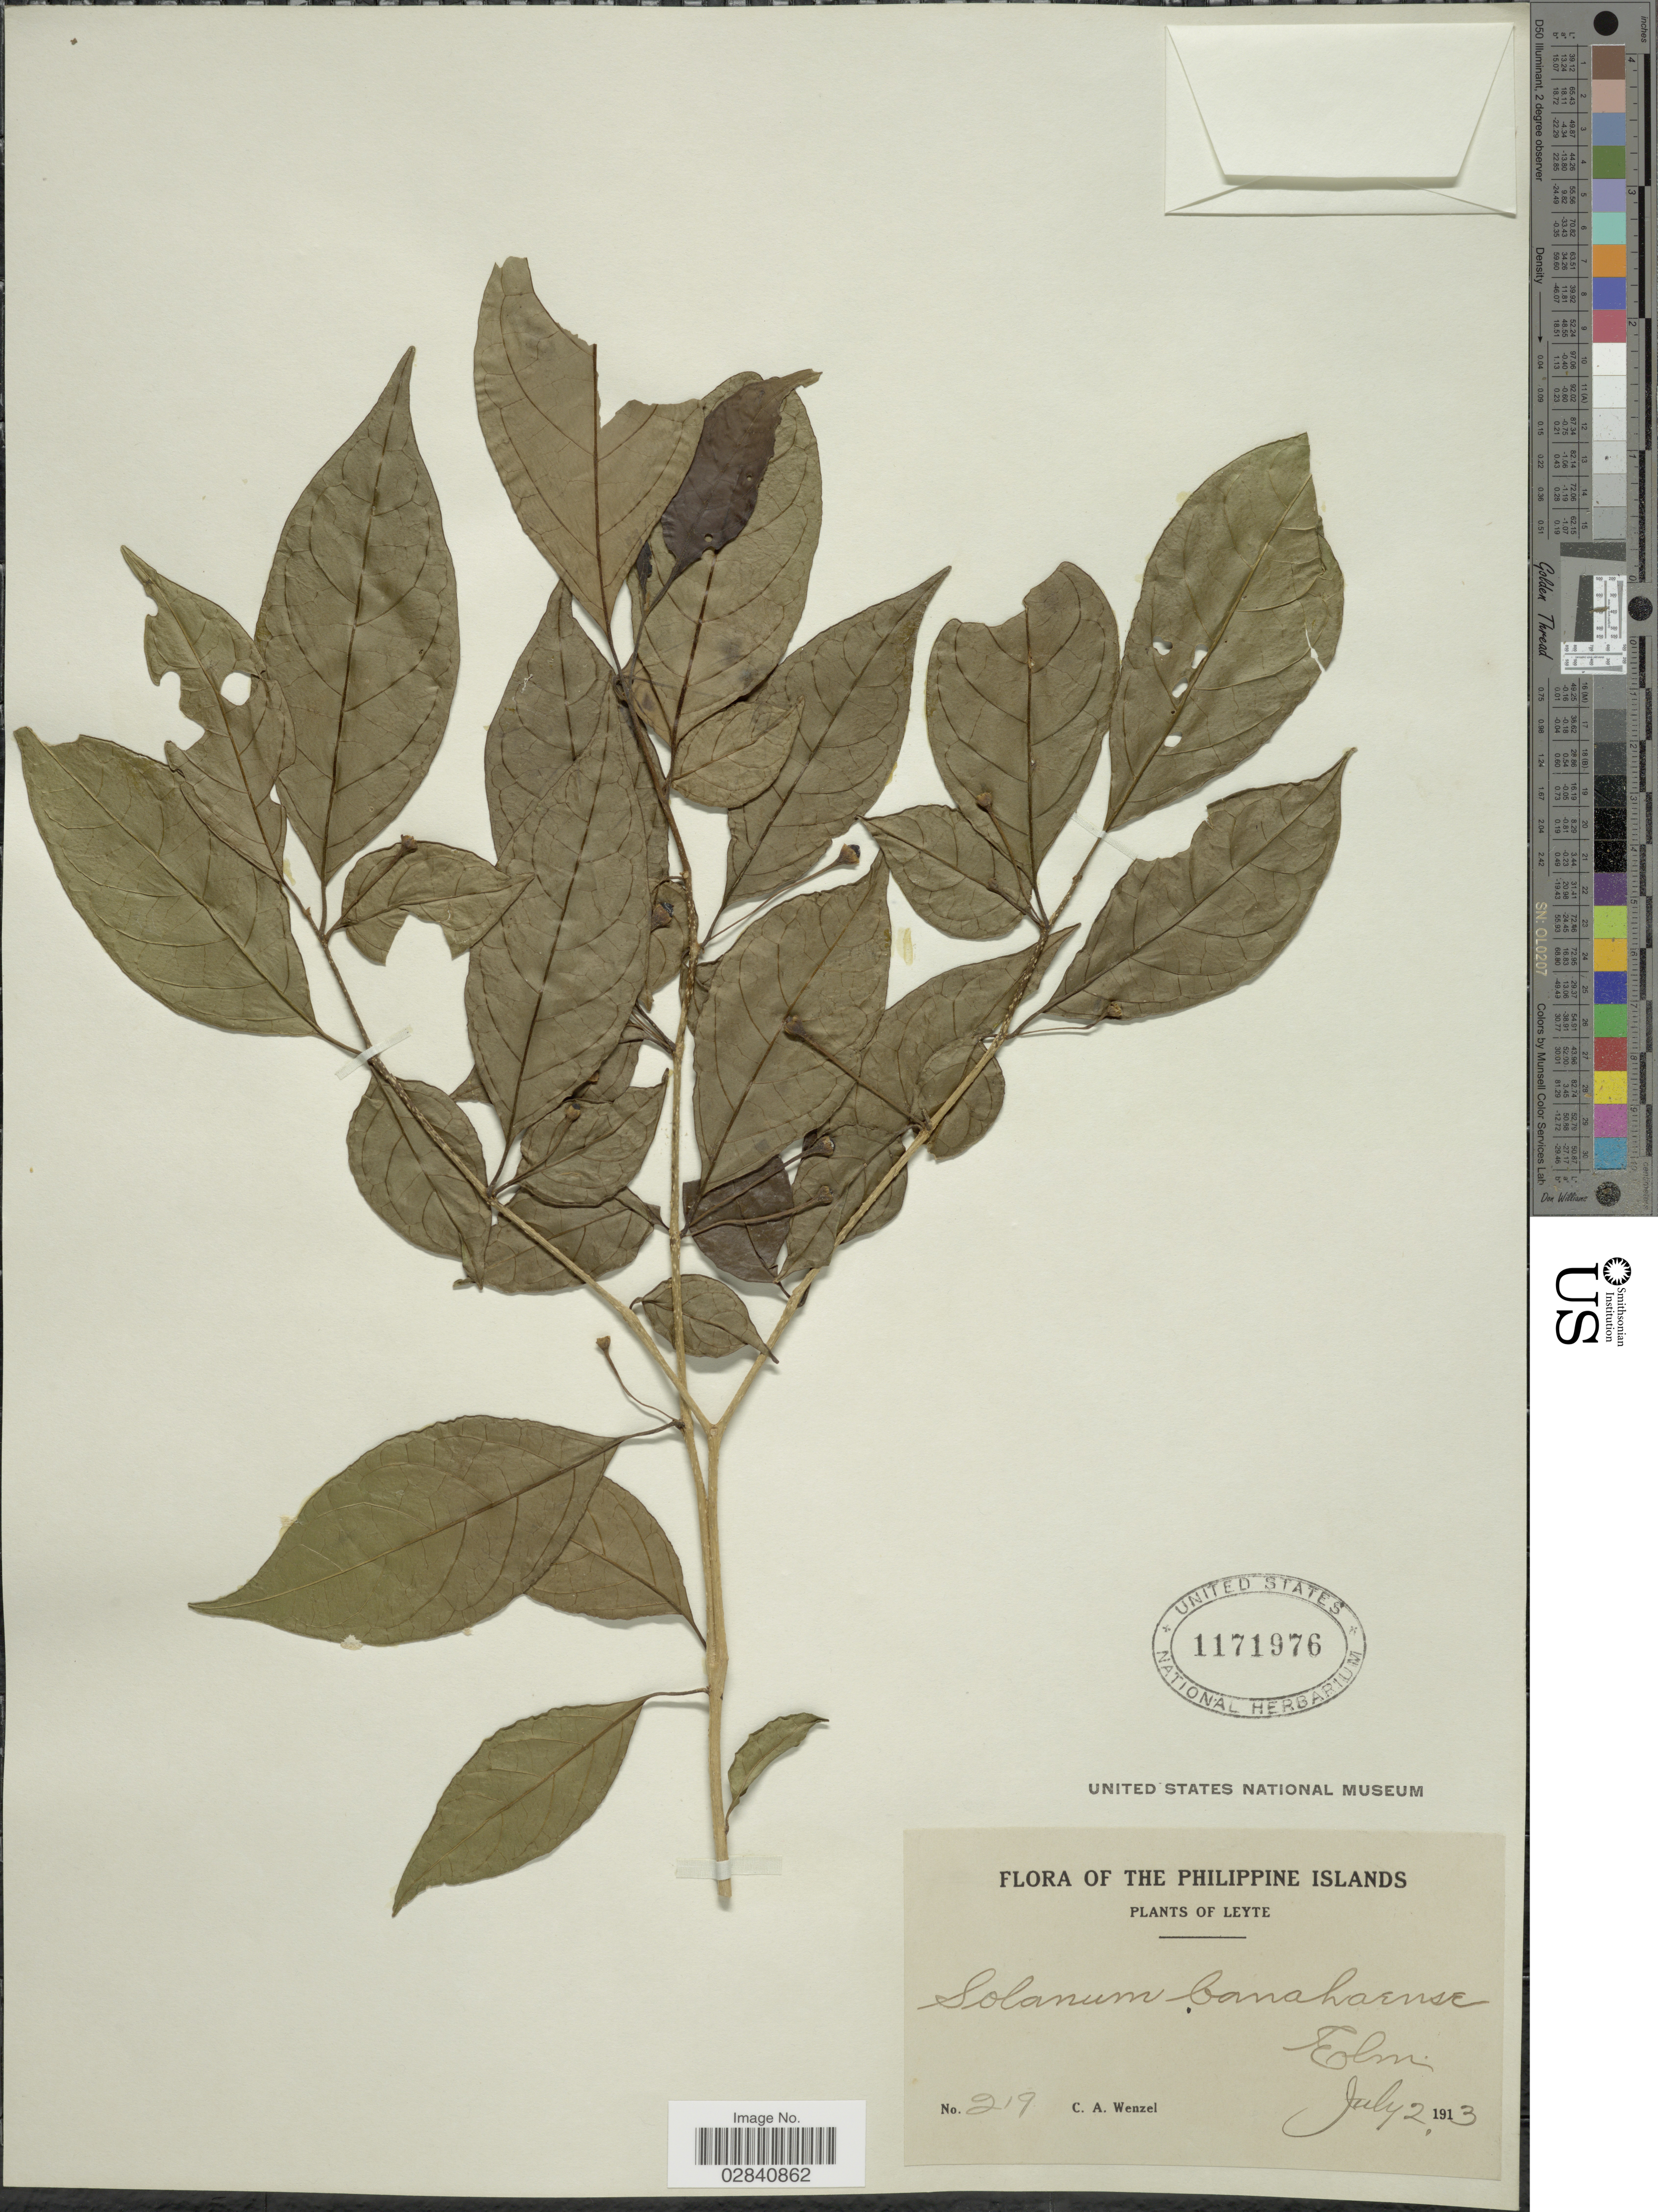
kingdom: Plantae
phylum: Tracheophyta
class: Magnoliopsida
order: Solanales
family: Solanaceae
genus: Lycianthes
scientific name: Lycianthes banahaensis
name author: (Elmer) Bitt.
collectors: C. Wenzel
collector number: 219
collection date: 1913-07-02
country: Philippines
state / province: Eastern Visayas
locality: Philippine Islands. Leyte.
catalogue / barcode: US 1171976